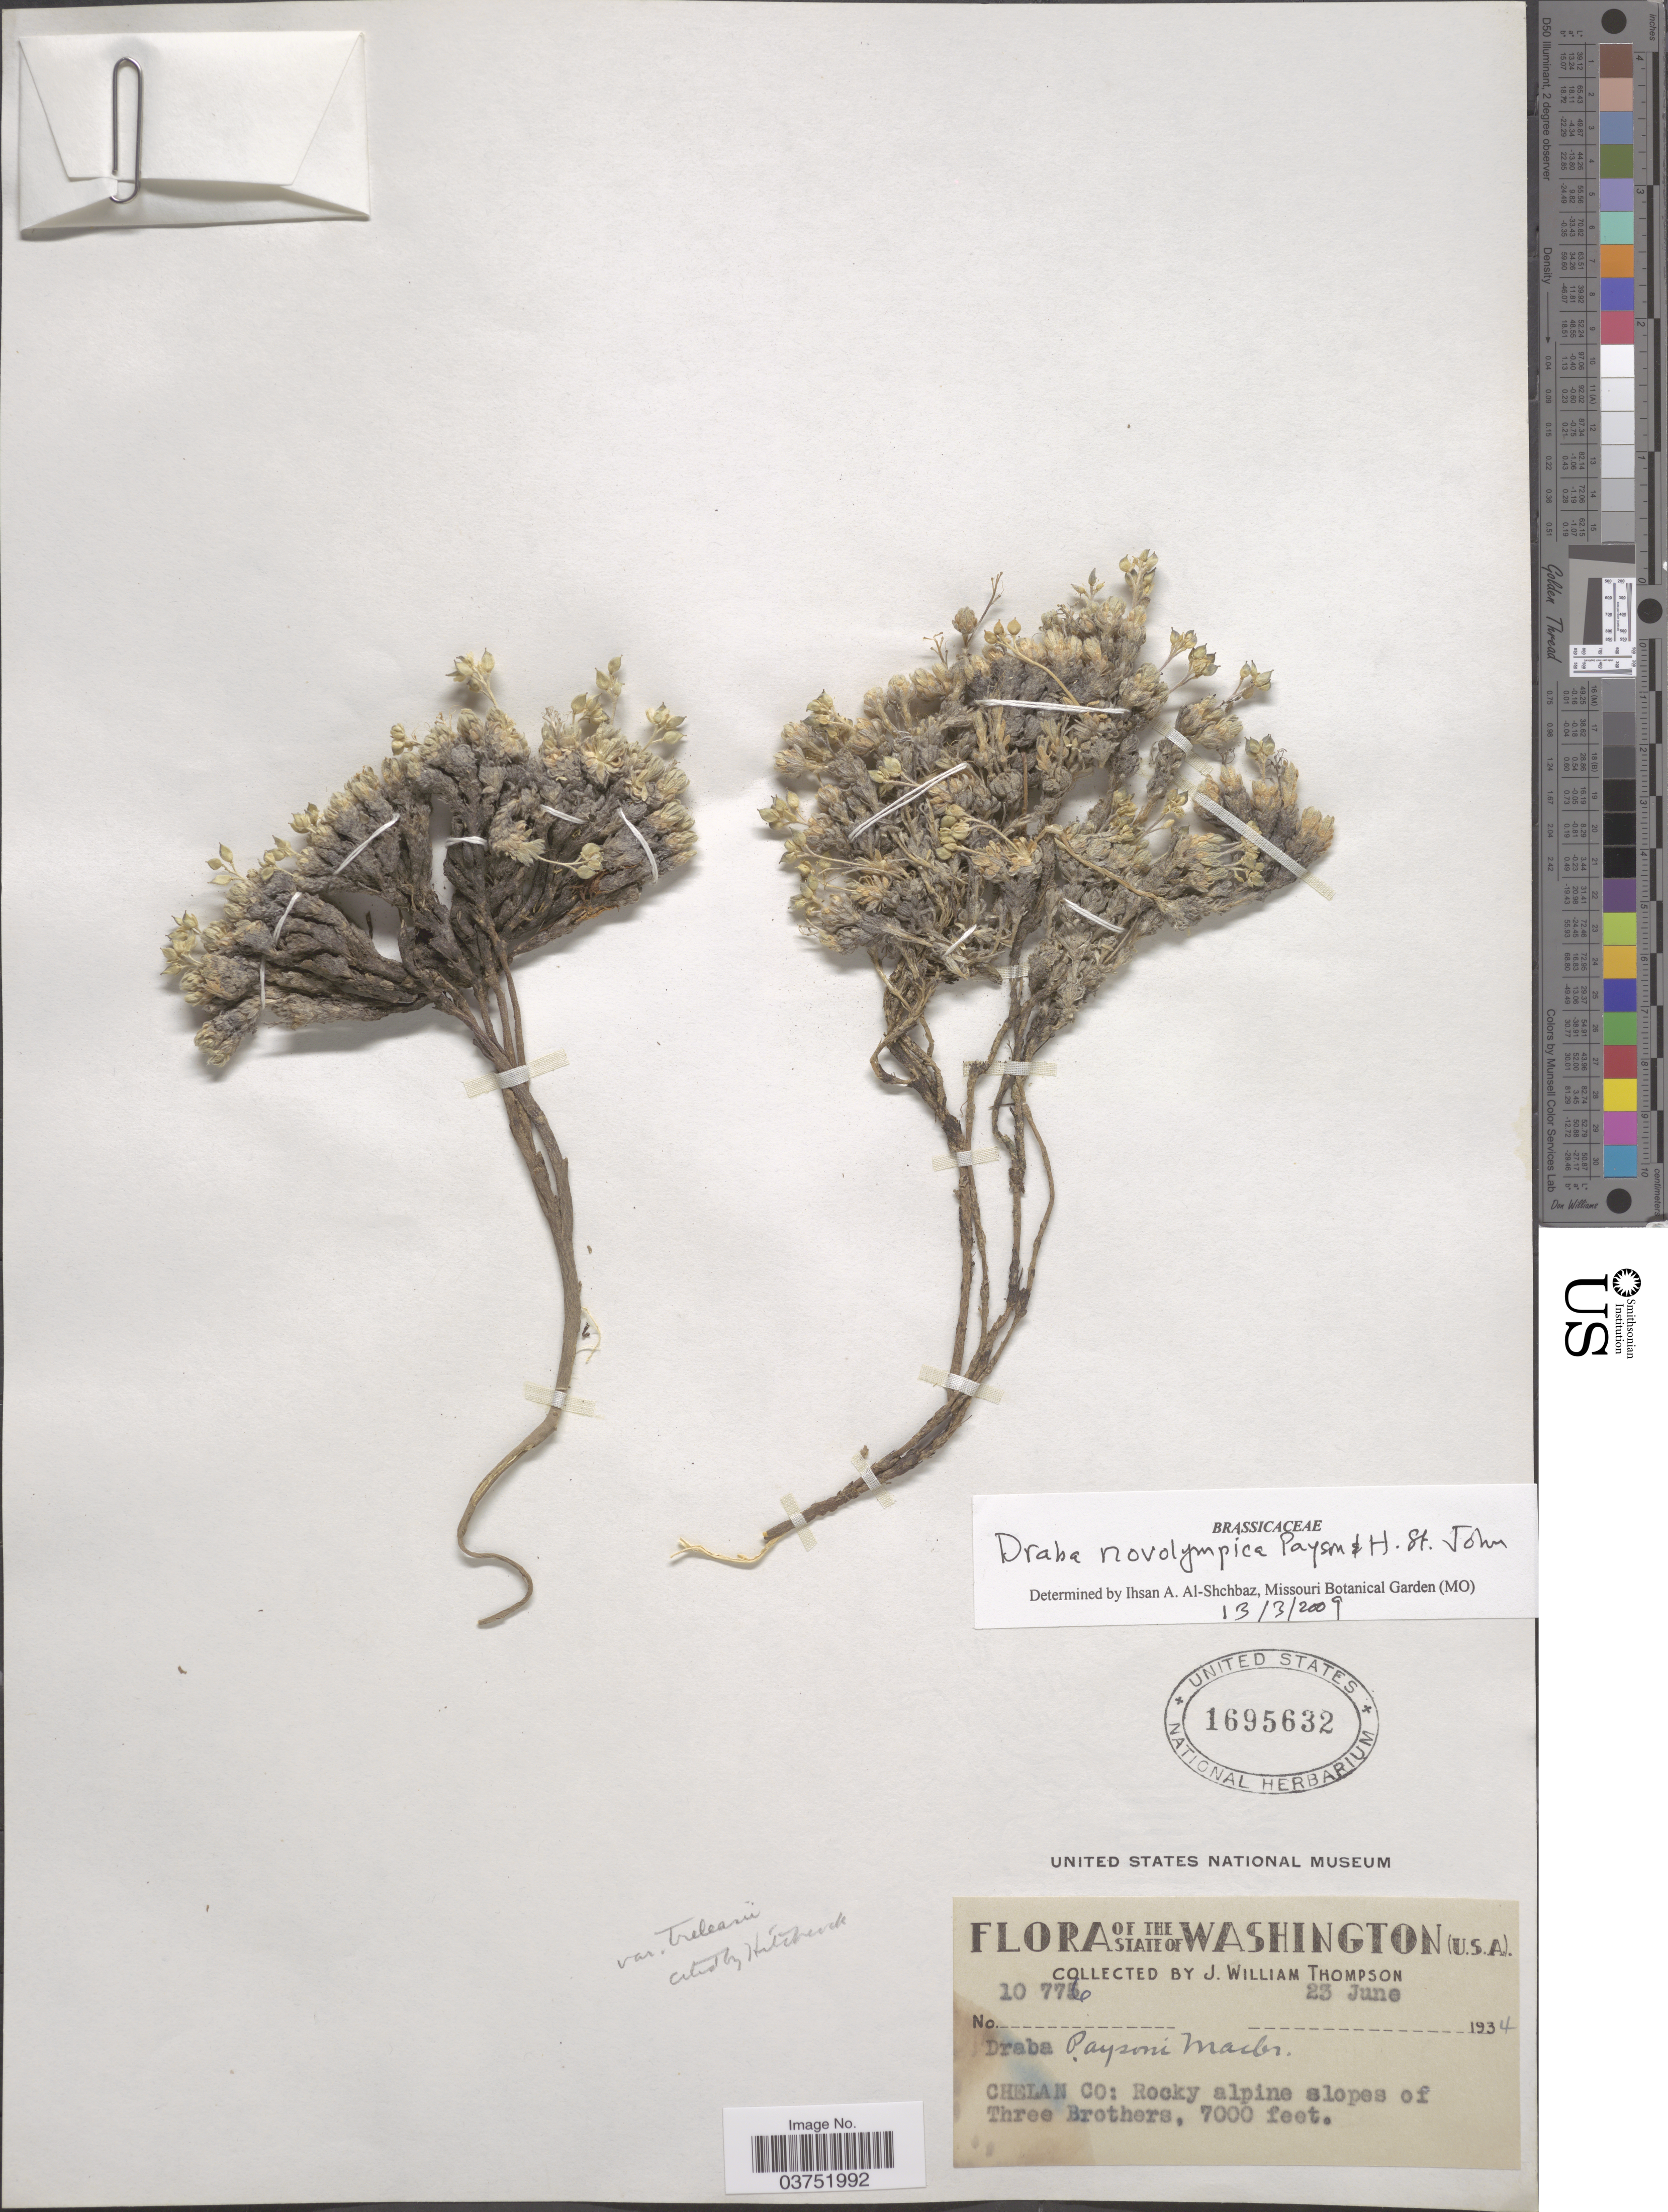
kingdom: Plantae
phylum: Tracheophyta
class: Magnoliopsida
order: Brassicales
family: Brassicaceae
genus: Draba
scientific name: Draba novolympica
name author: Payson & H. St. John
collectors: J. W. Thompson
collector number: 10776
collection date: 1934-06-23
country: United States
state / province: Washington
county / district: Chelan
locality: Chelan Co.: Rocky alpine slopes of Three Brothers.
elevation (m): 2134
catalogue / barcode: US 1695632